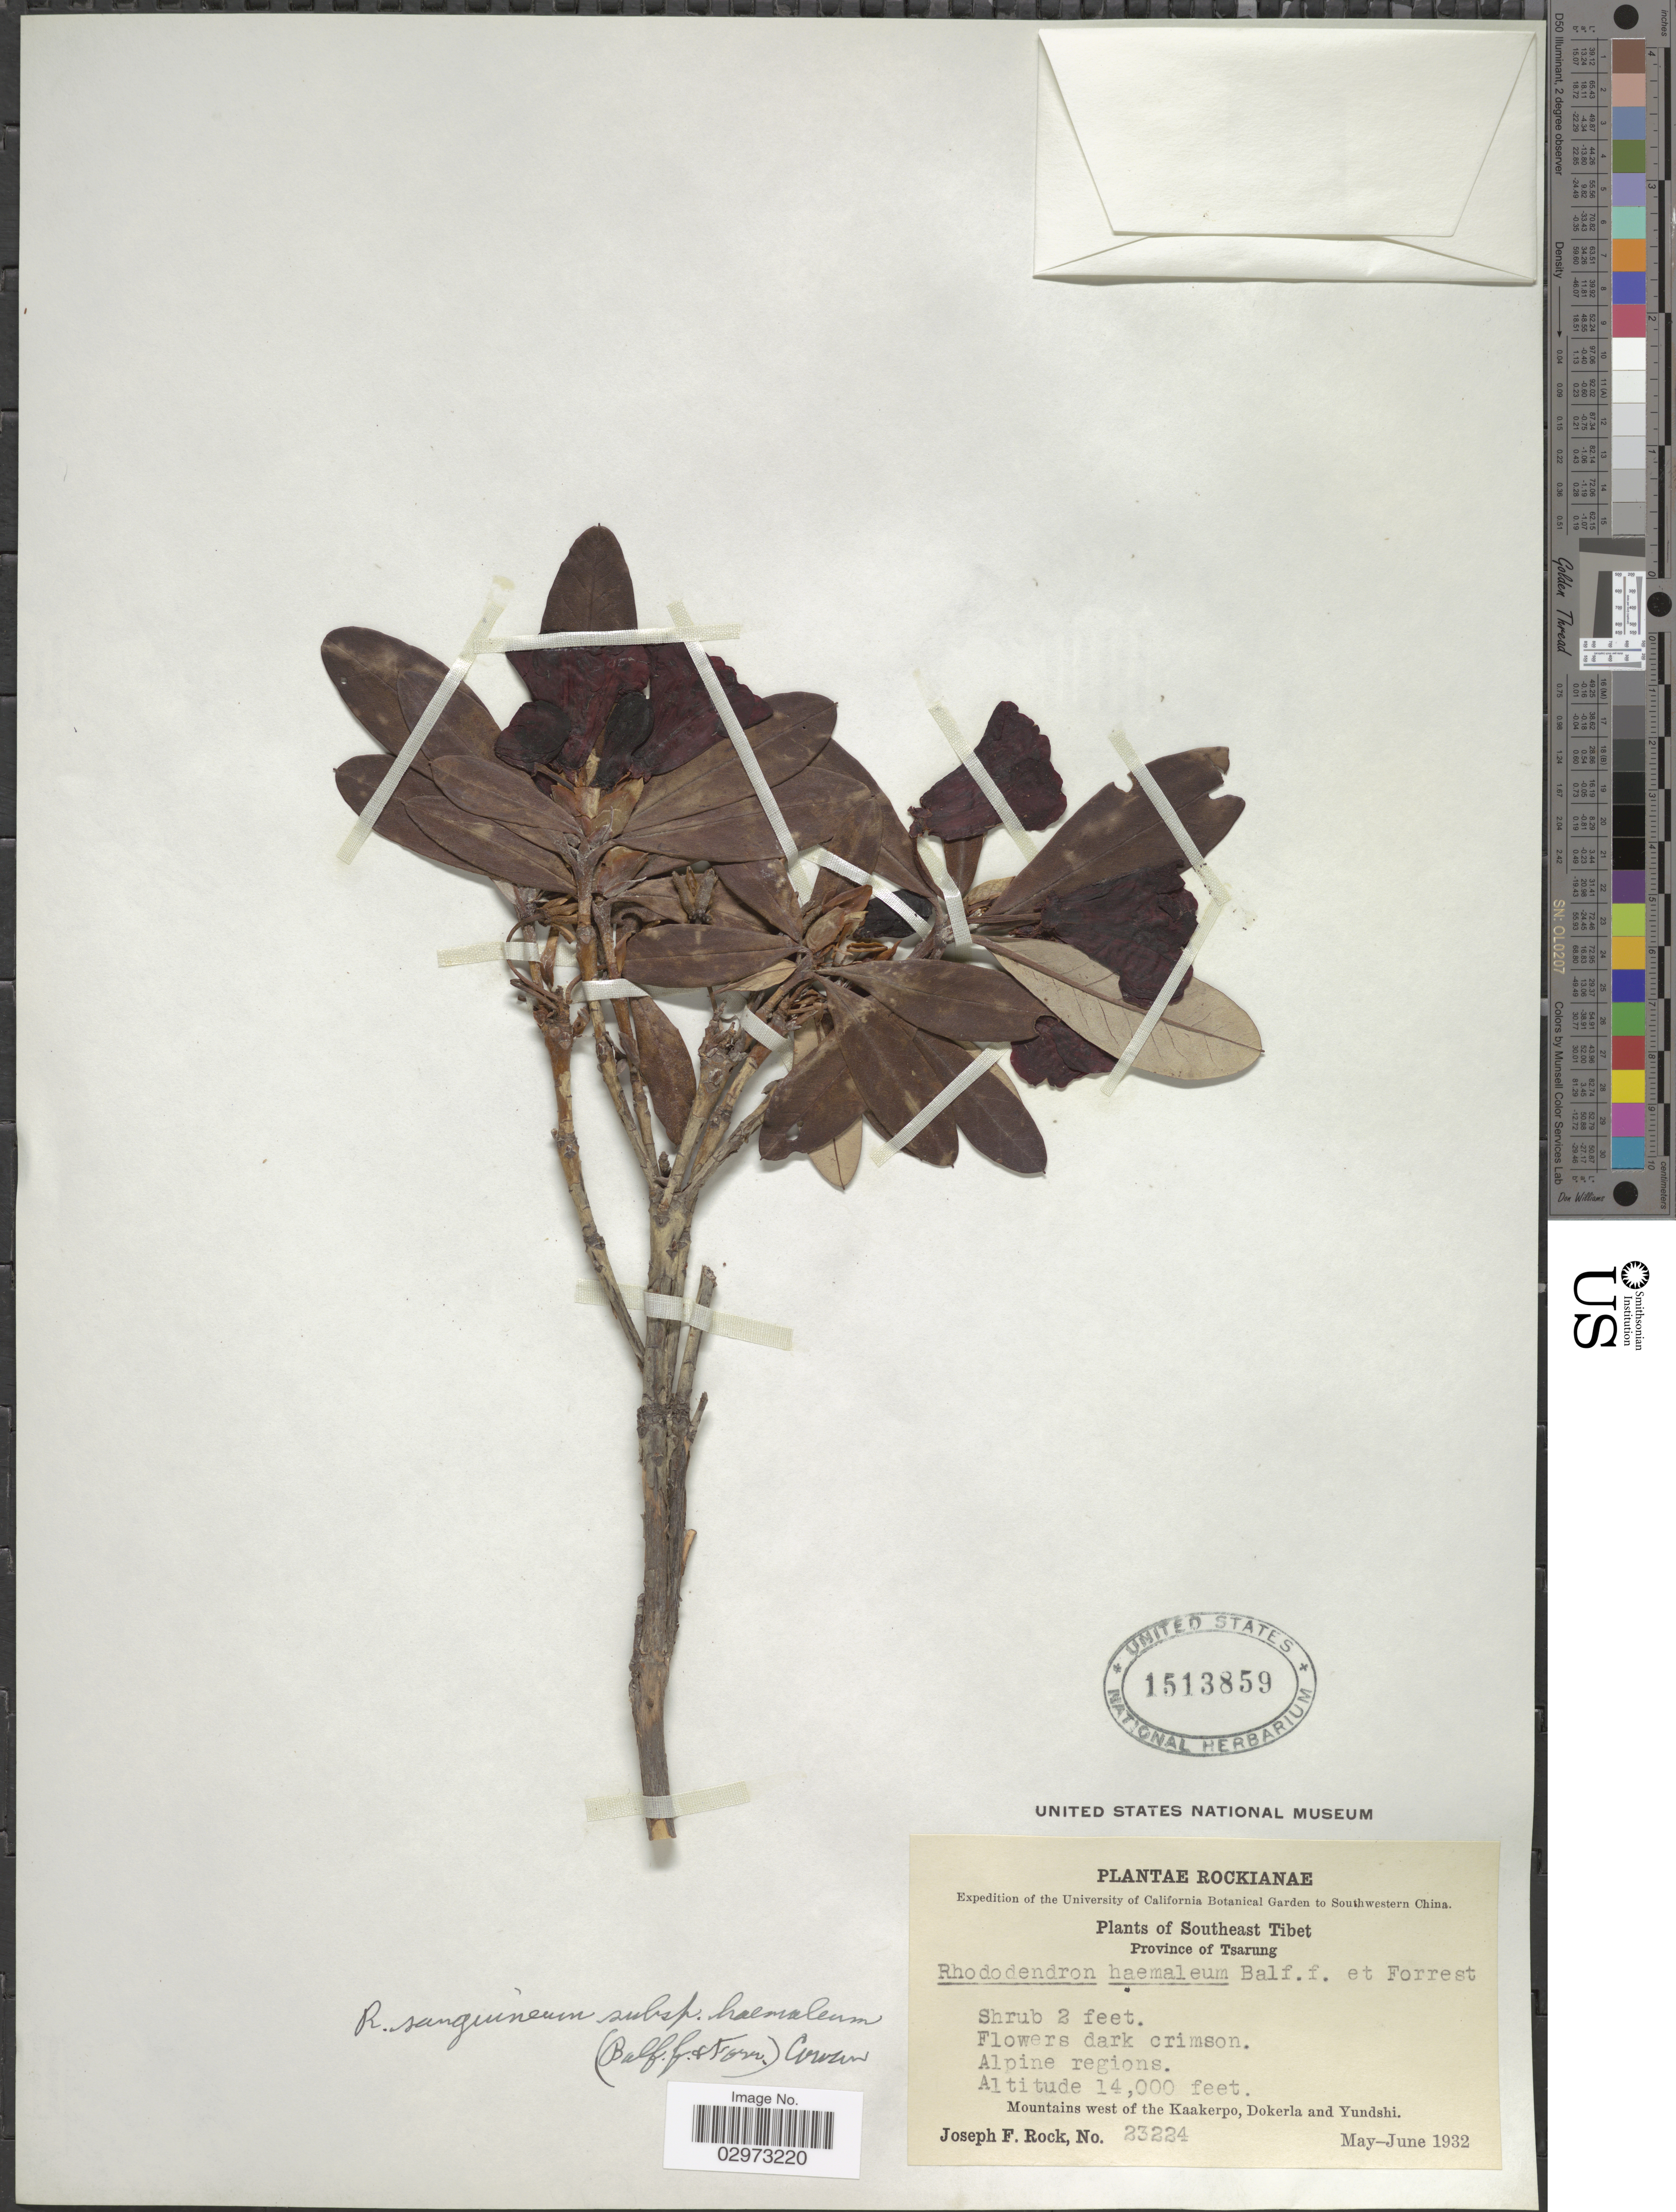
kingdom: Plantae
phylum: Tracheophyta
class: Magnoliopsida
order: Ericales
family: Ericaceae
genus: Rhododendron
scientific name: Rhododendron sanguineum subsp. haemaleum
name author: (Balf. f. & Forrest) Cowan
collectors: J. F. Rock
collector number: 23224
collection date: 1932-05/1932-06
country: China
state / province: Xizang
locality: Southwestern China. Southeast Tibet. Province of Tsarung. Alpine regions. Mountains west of the Kaakerpo, Dokerla and Yundshi.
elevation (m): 4267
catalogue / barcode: US 1513859